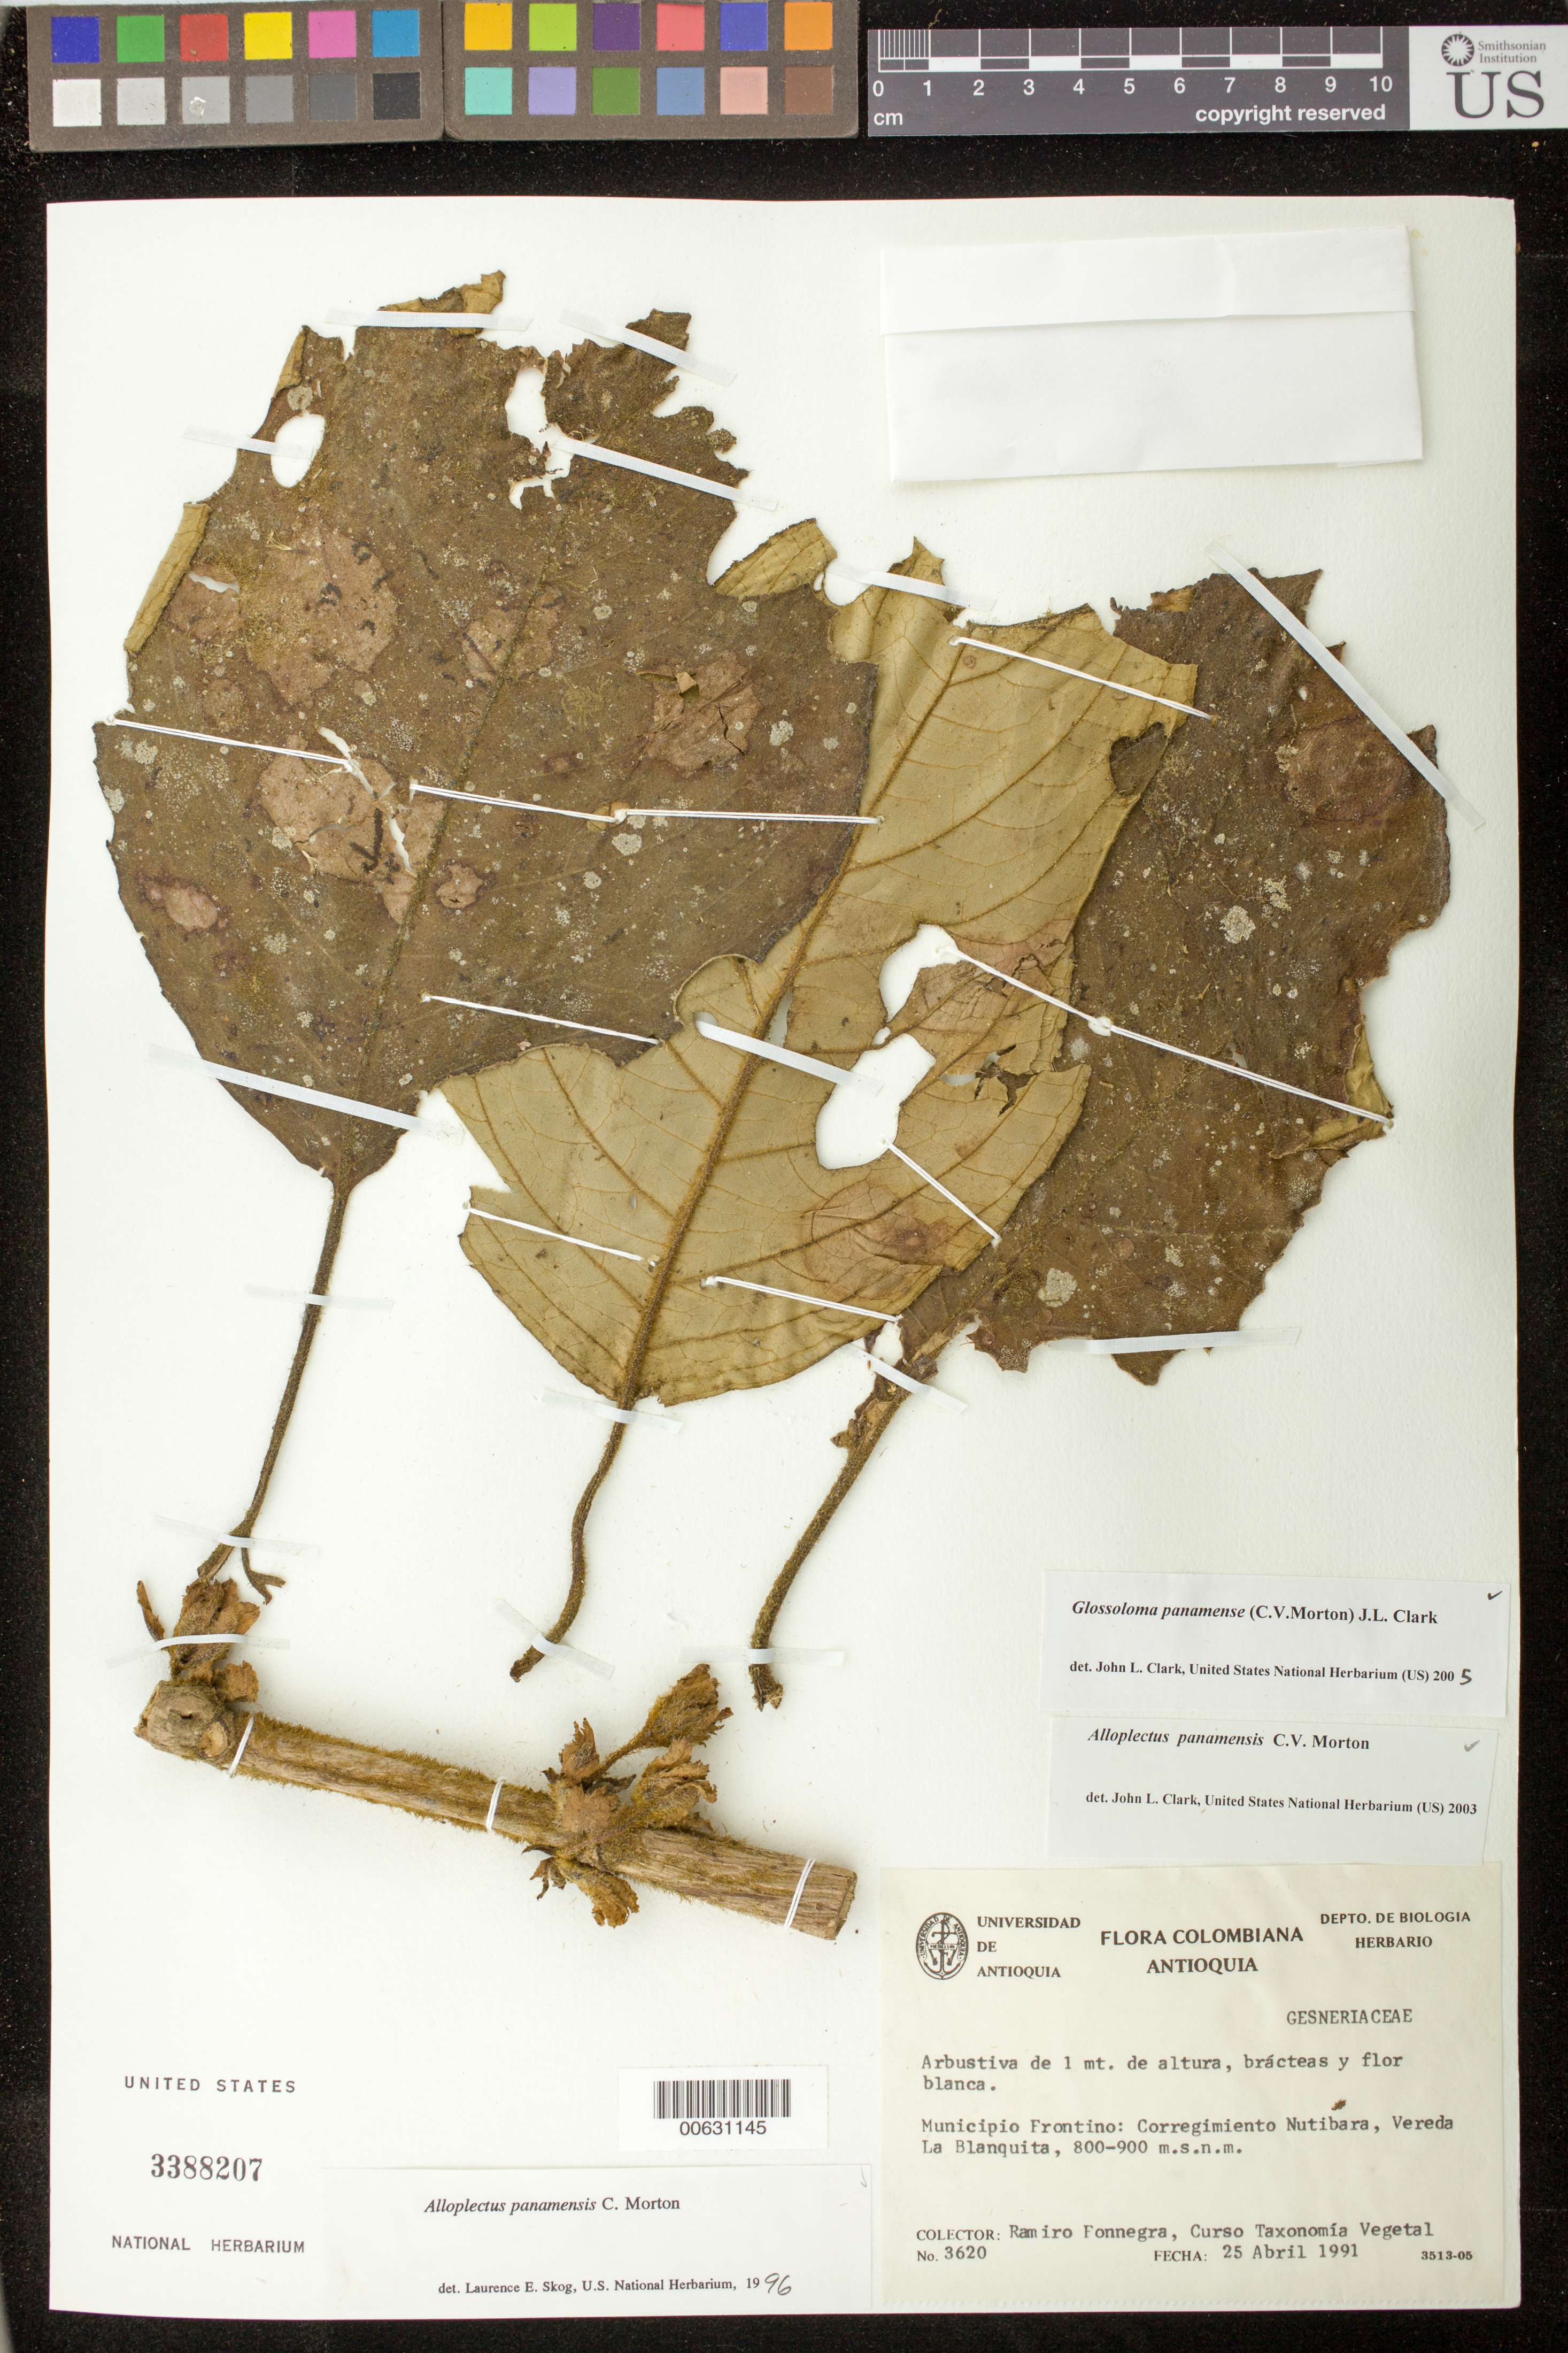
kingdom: Plantae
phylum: Tracheophyta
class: Magnoliopsida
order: Lamiales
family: Gesneriaceae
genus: Glossoloma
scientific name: Glossoloma panamense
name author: (C.V. Morton) J.L. Clark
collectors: R. Fonnegra G. & Curso taxonomía vegetal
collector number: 3620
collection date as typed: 25 Apr 1991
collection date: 1991-04-25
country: Colombia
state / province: Antioquia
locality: Mpio. Frontino: Corregimiento Nutibara, Vereda La Blanquita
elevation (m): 800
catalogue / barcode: US 3388207